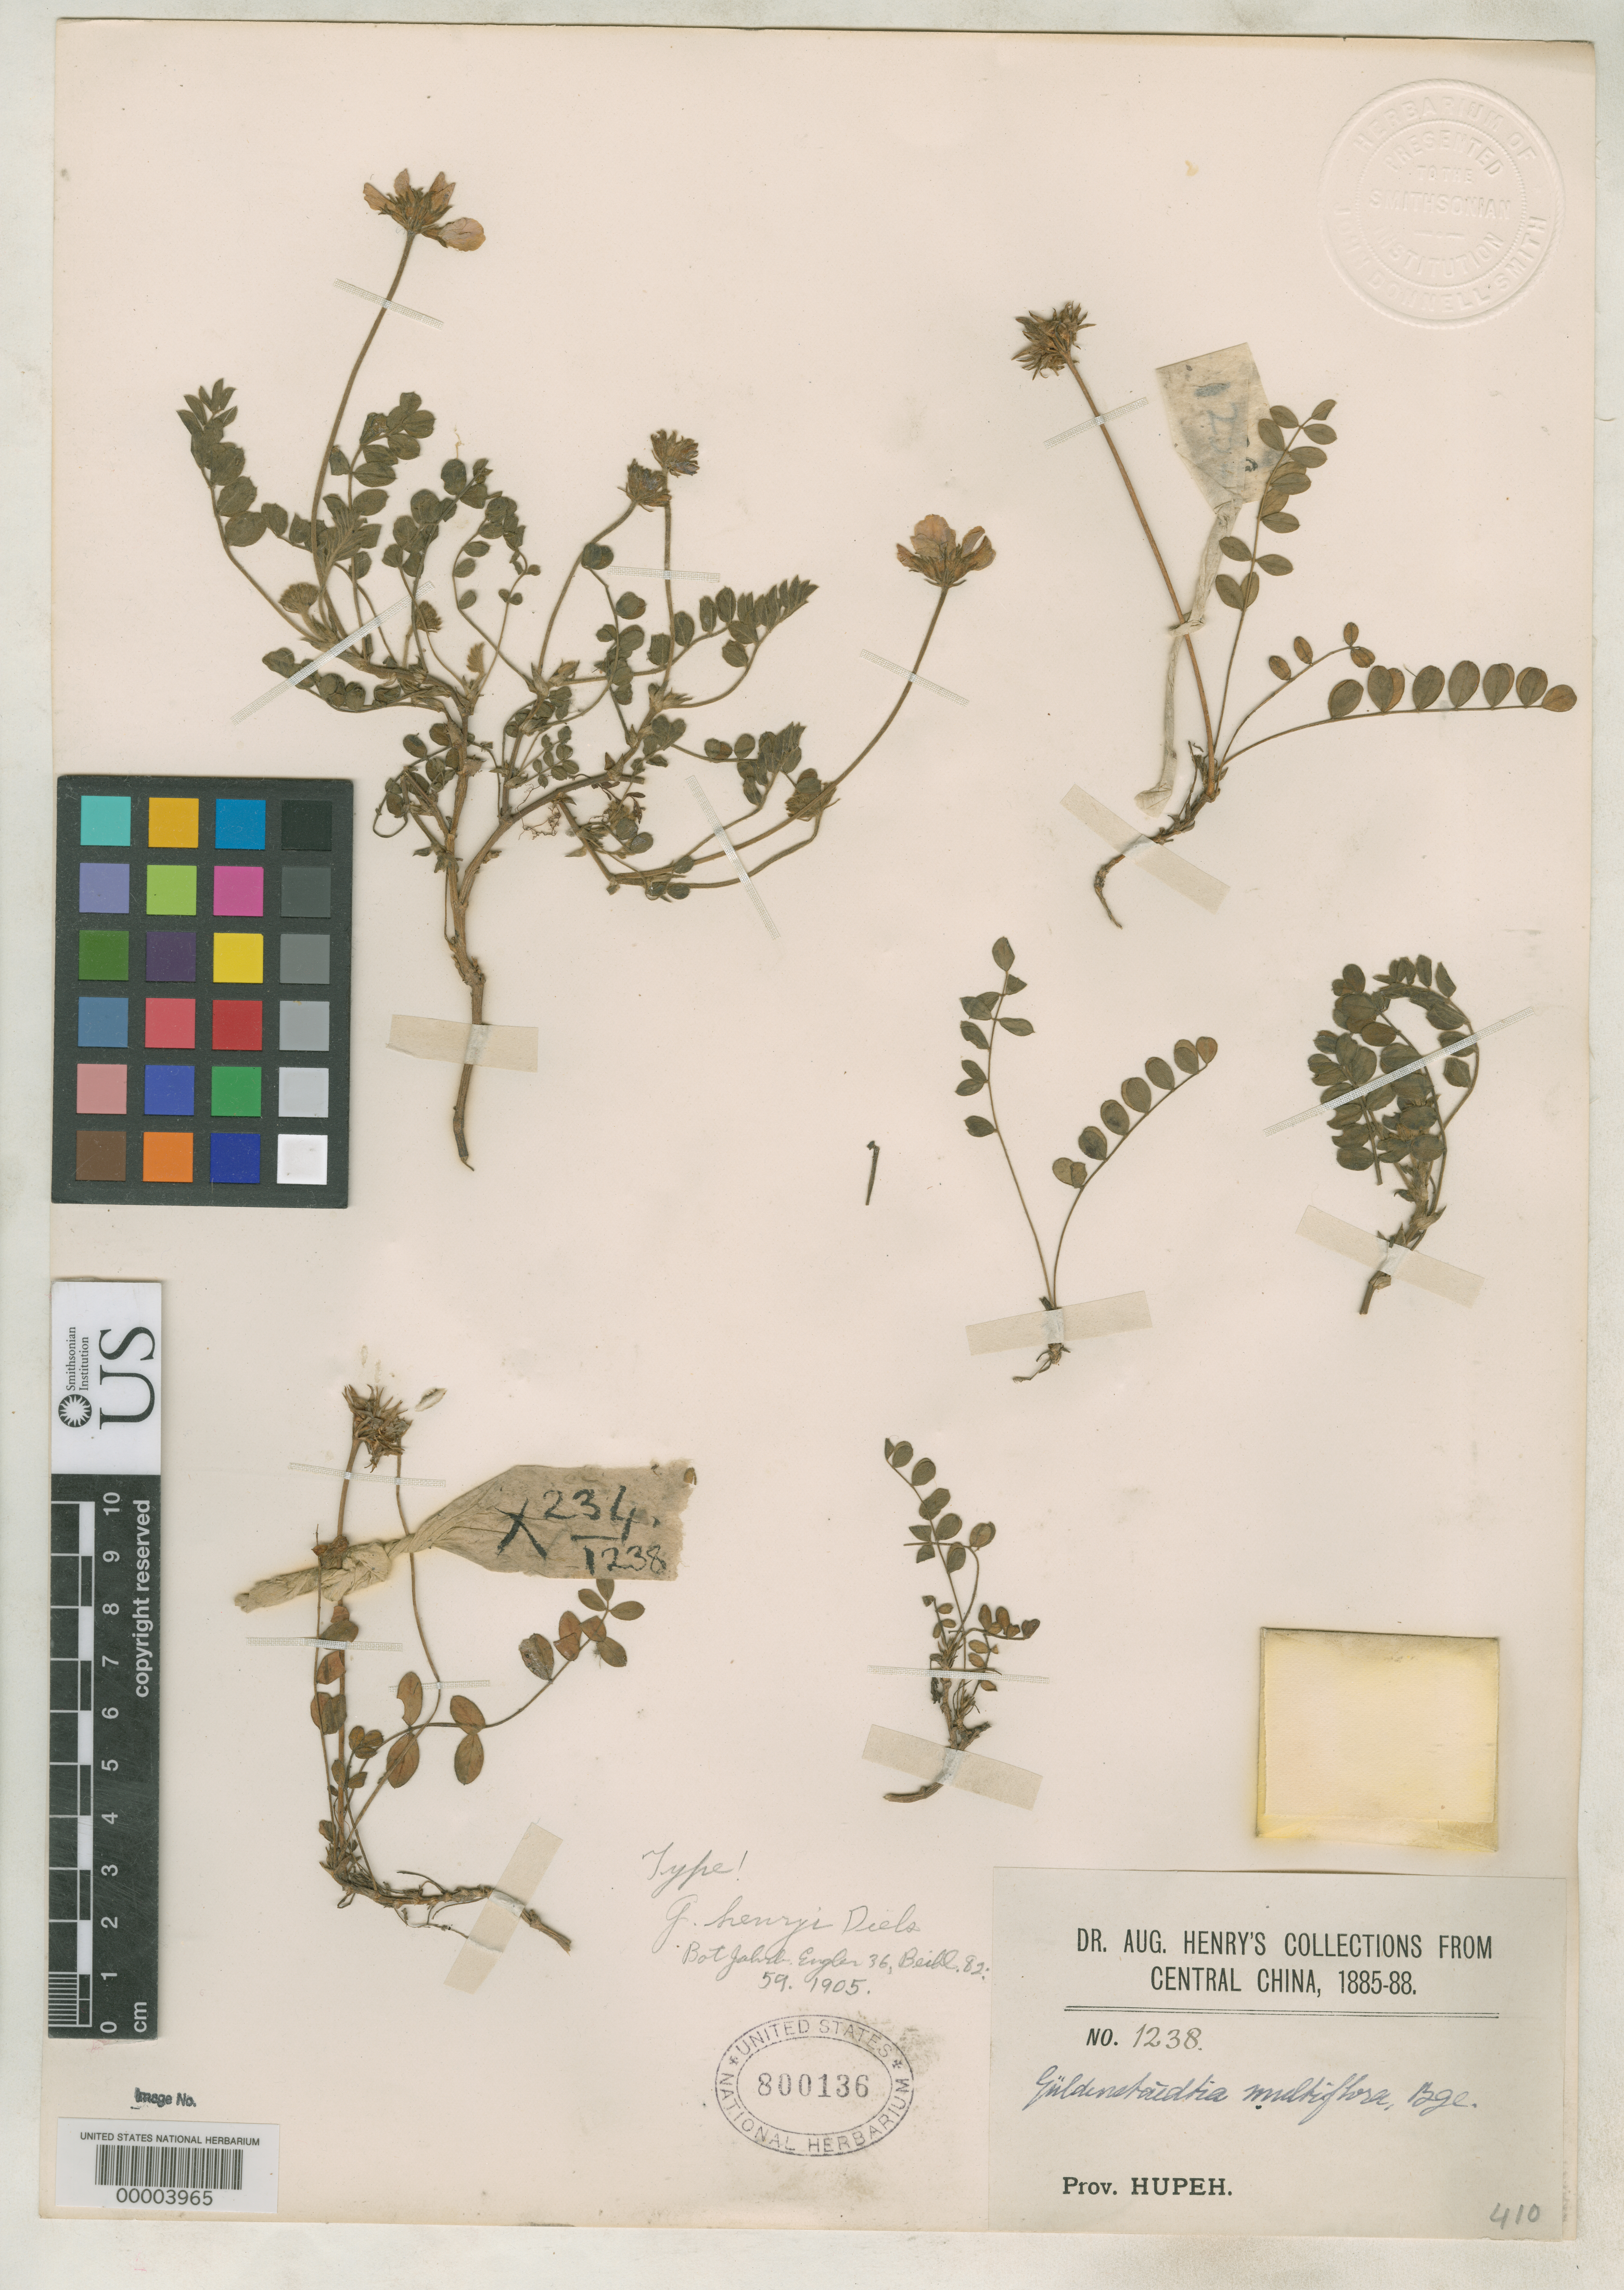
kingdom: Plantae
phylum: Tracheophyta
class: Magnoliopsida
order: Fabales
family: Fabaceae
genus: Gueldenstaedtia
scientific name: Gueldenstaedtia henryi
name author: Ulbr.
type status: Syntype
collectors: A. Henry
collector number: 1238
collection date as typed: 1885-88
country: China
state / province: Hubei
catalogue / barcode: US 800136